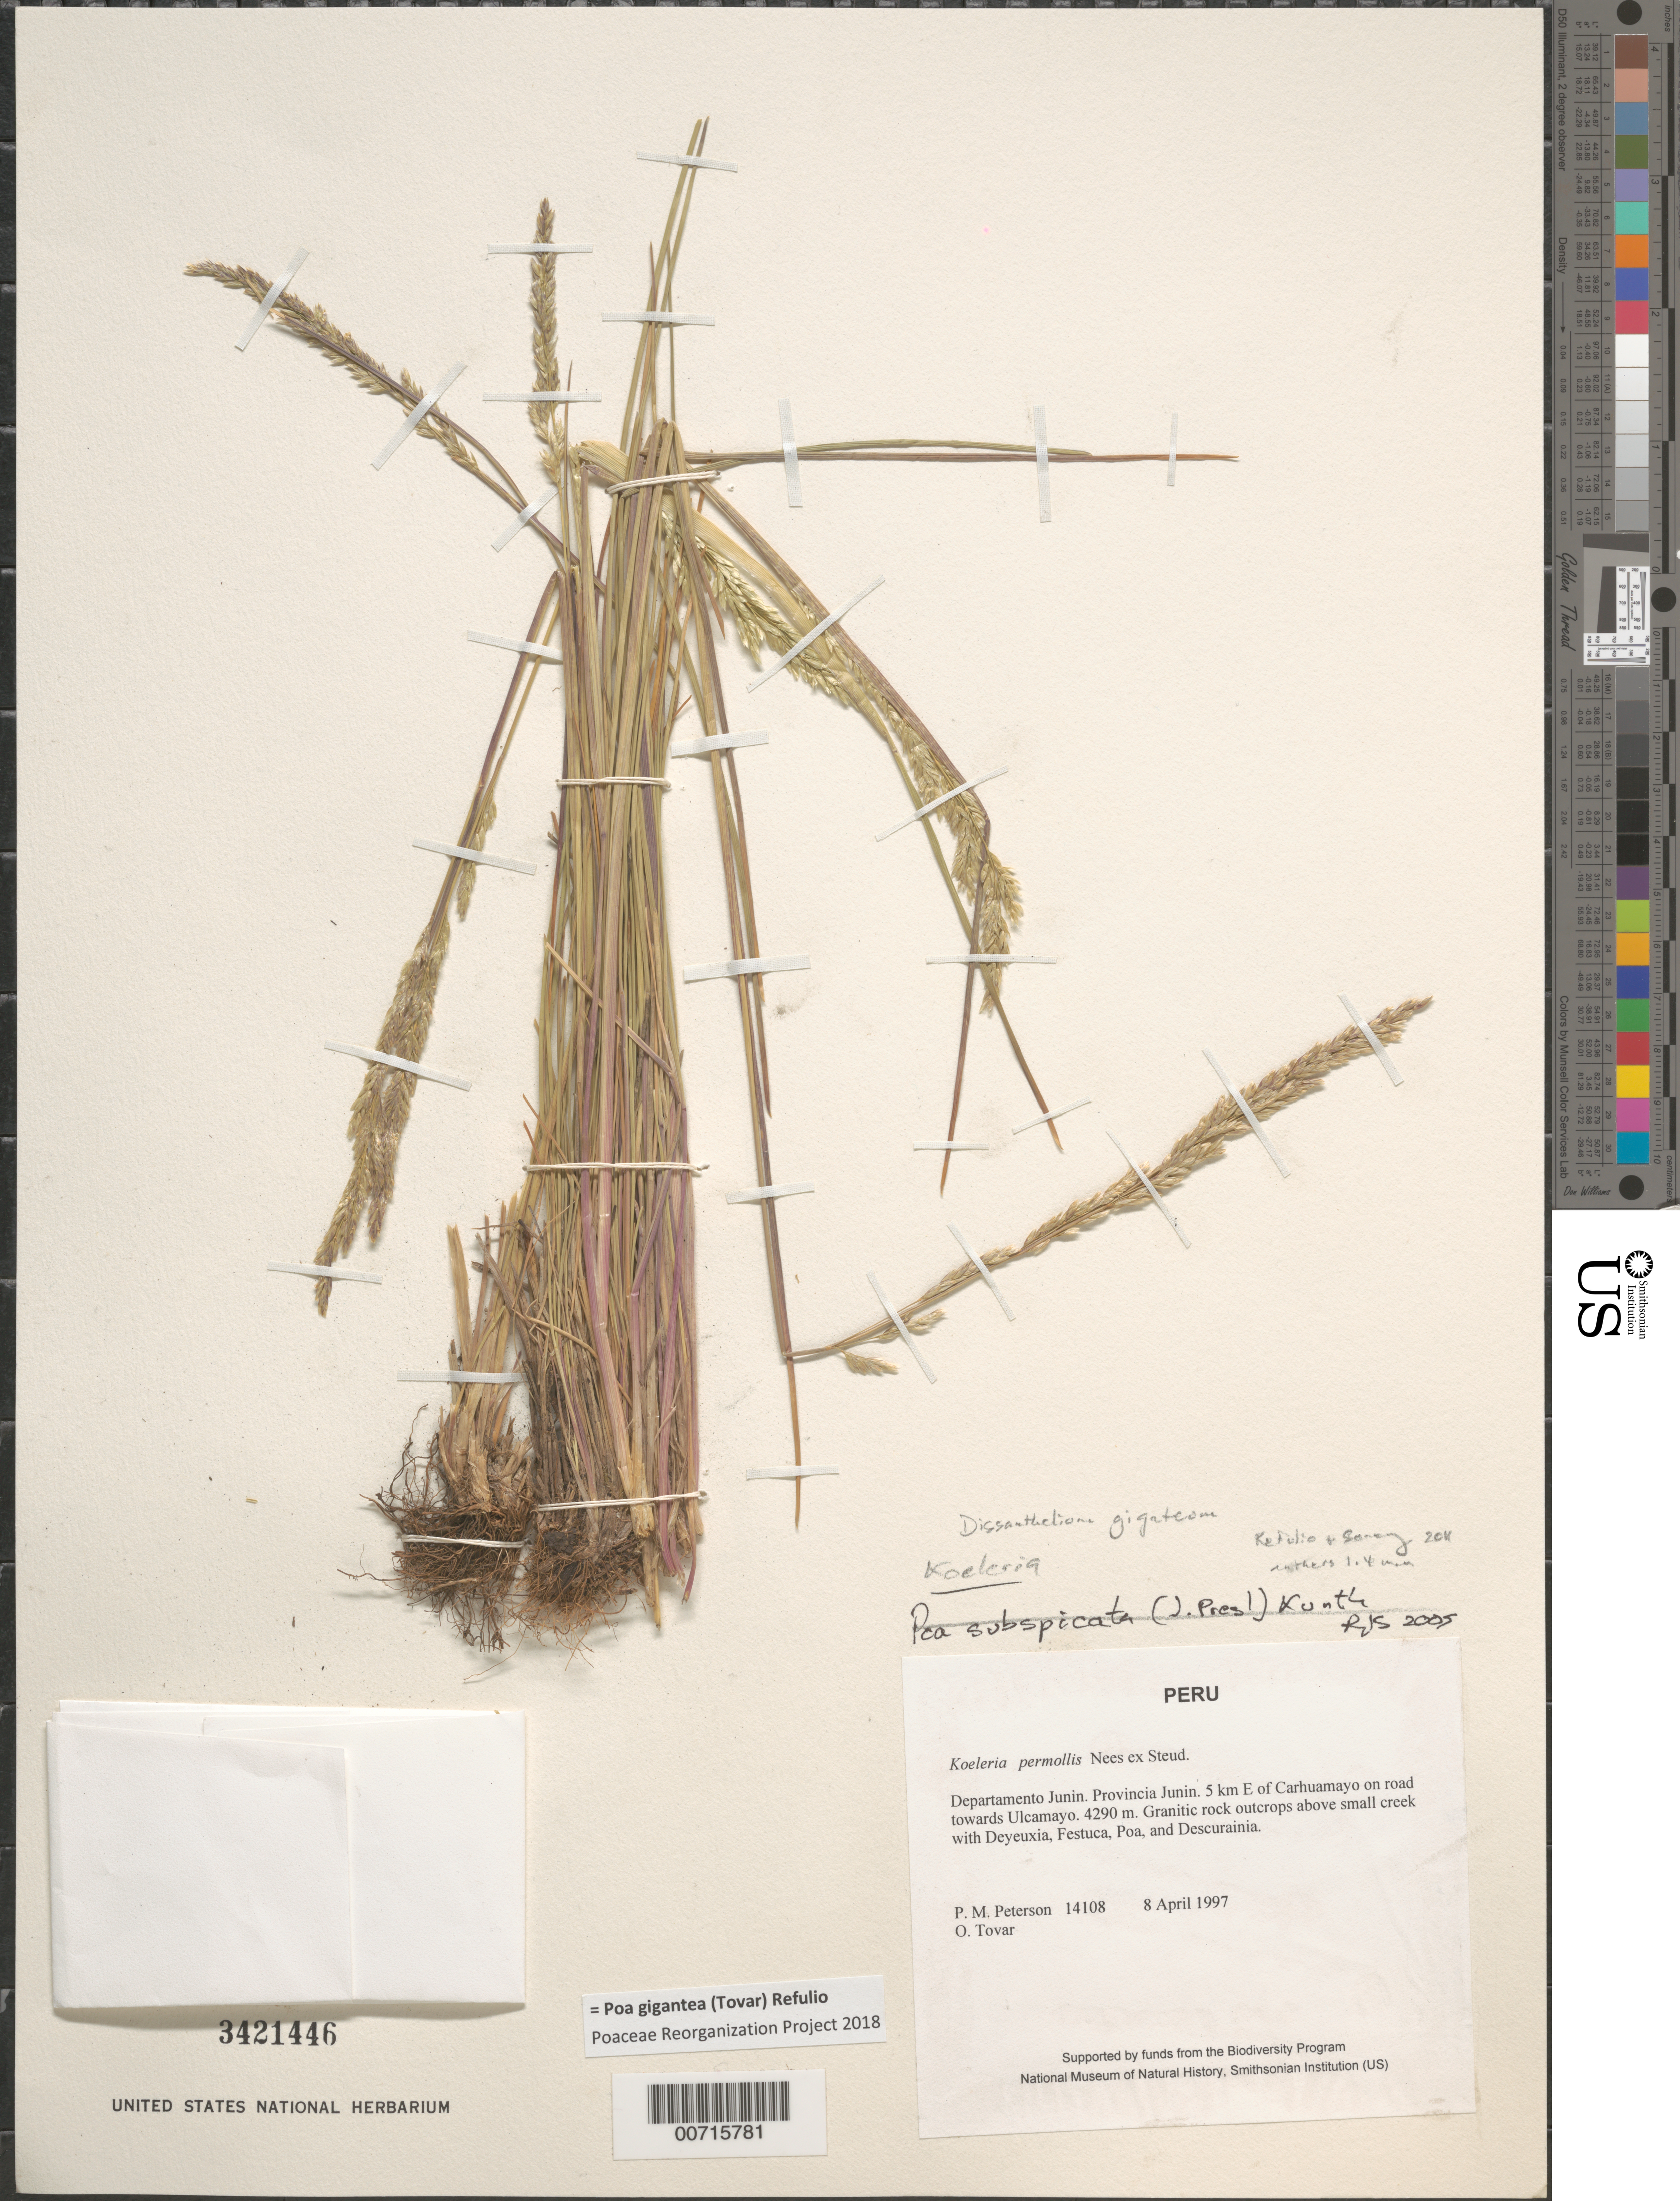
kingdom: Plantae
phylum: Tracheophyta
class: Liliopsida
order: Poales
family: Poaceae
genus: Poa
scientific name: Poa gigantea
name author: (Tovar) Refulio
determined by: Poaceae Reorganization Project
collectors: P. M. Peterson & Ó. Tovar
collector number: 14108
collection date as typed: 08 Apr 1997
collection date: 1997-04-08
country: Peru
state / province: Junín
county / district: Junín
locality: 5 km E of Carhuamayo on road towards Ulcamayo.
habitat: Granitic rock outcrops above small creek with Deyeuxia, Festuca, Poa, and Descurainia.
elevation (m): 4290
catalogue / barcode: US 3421446